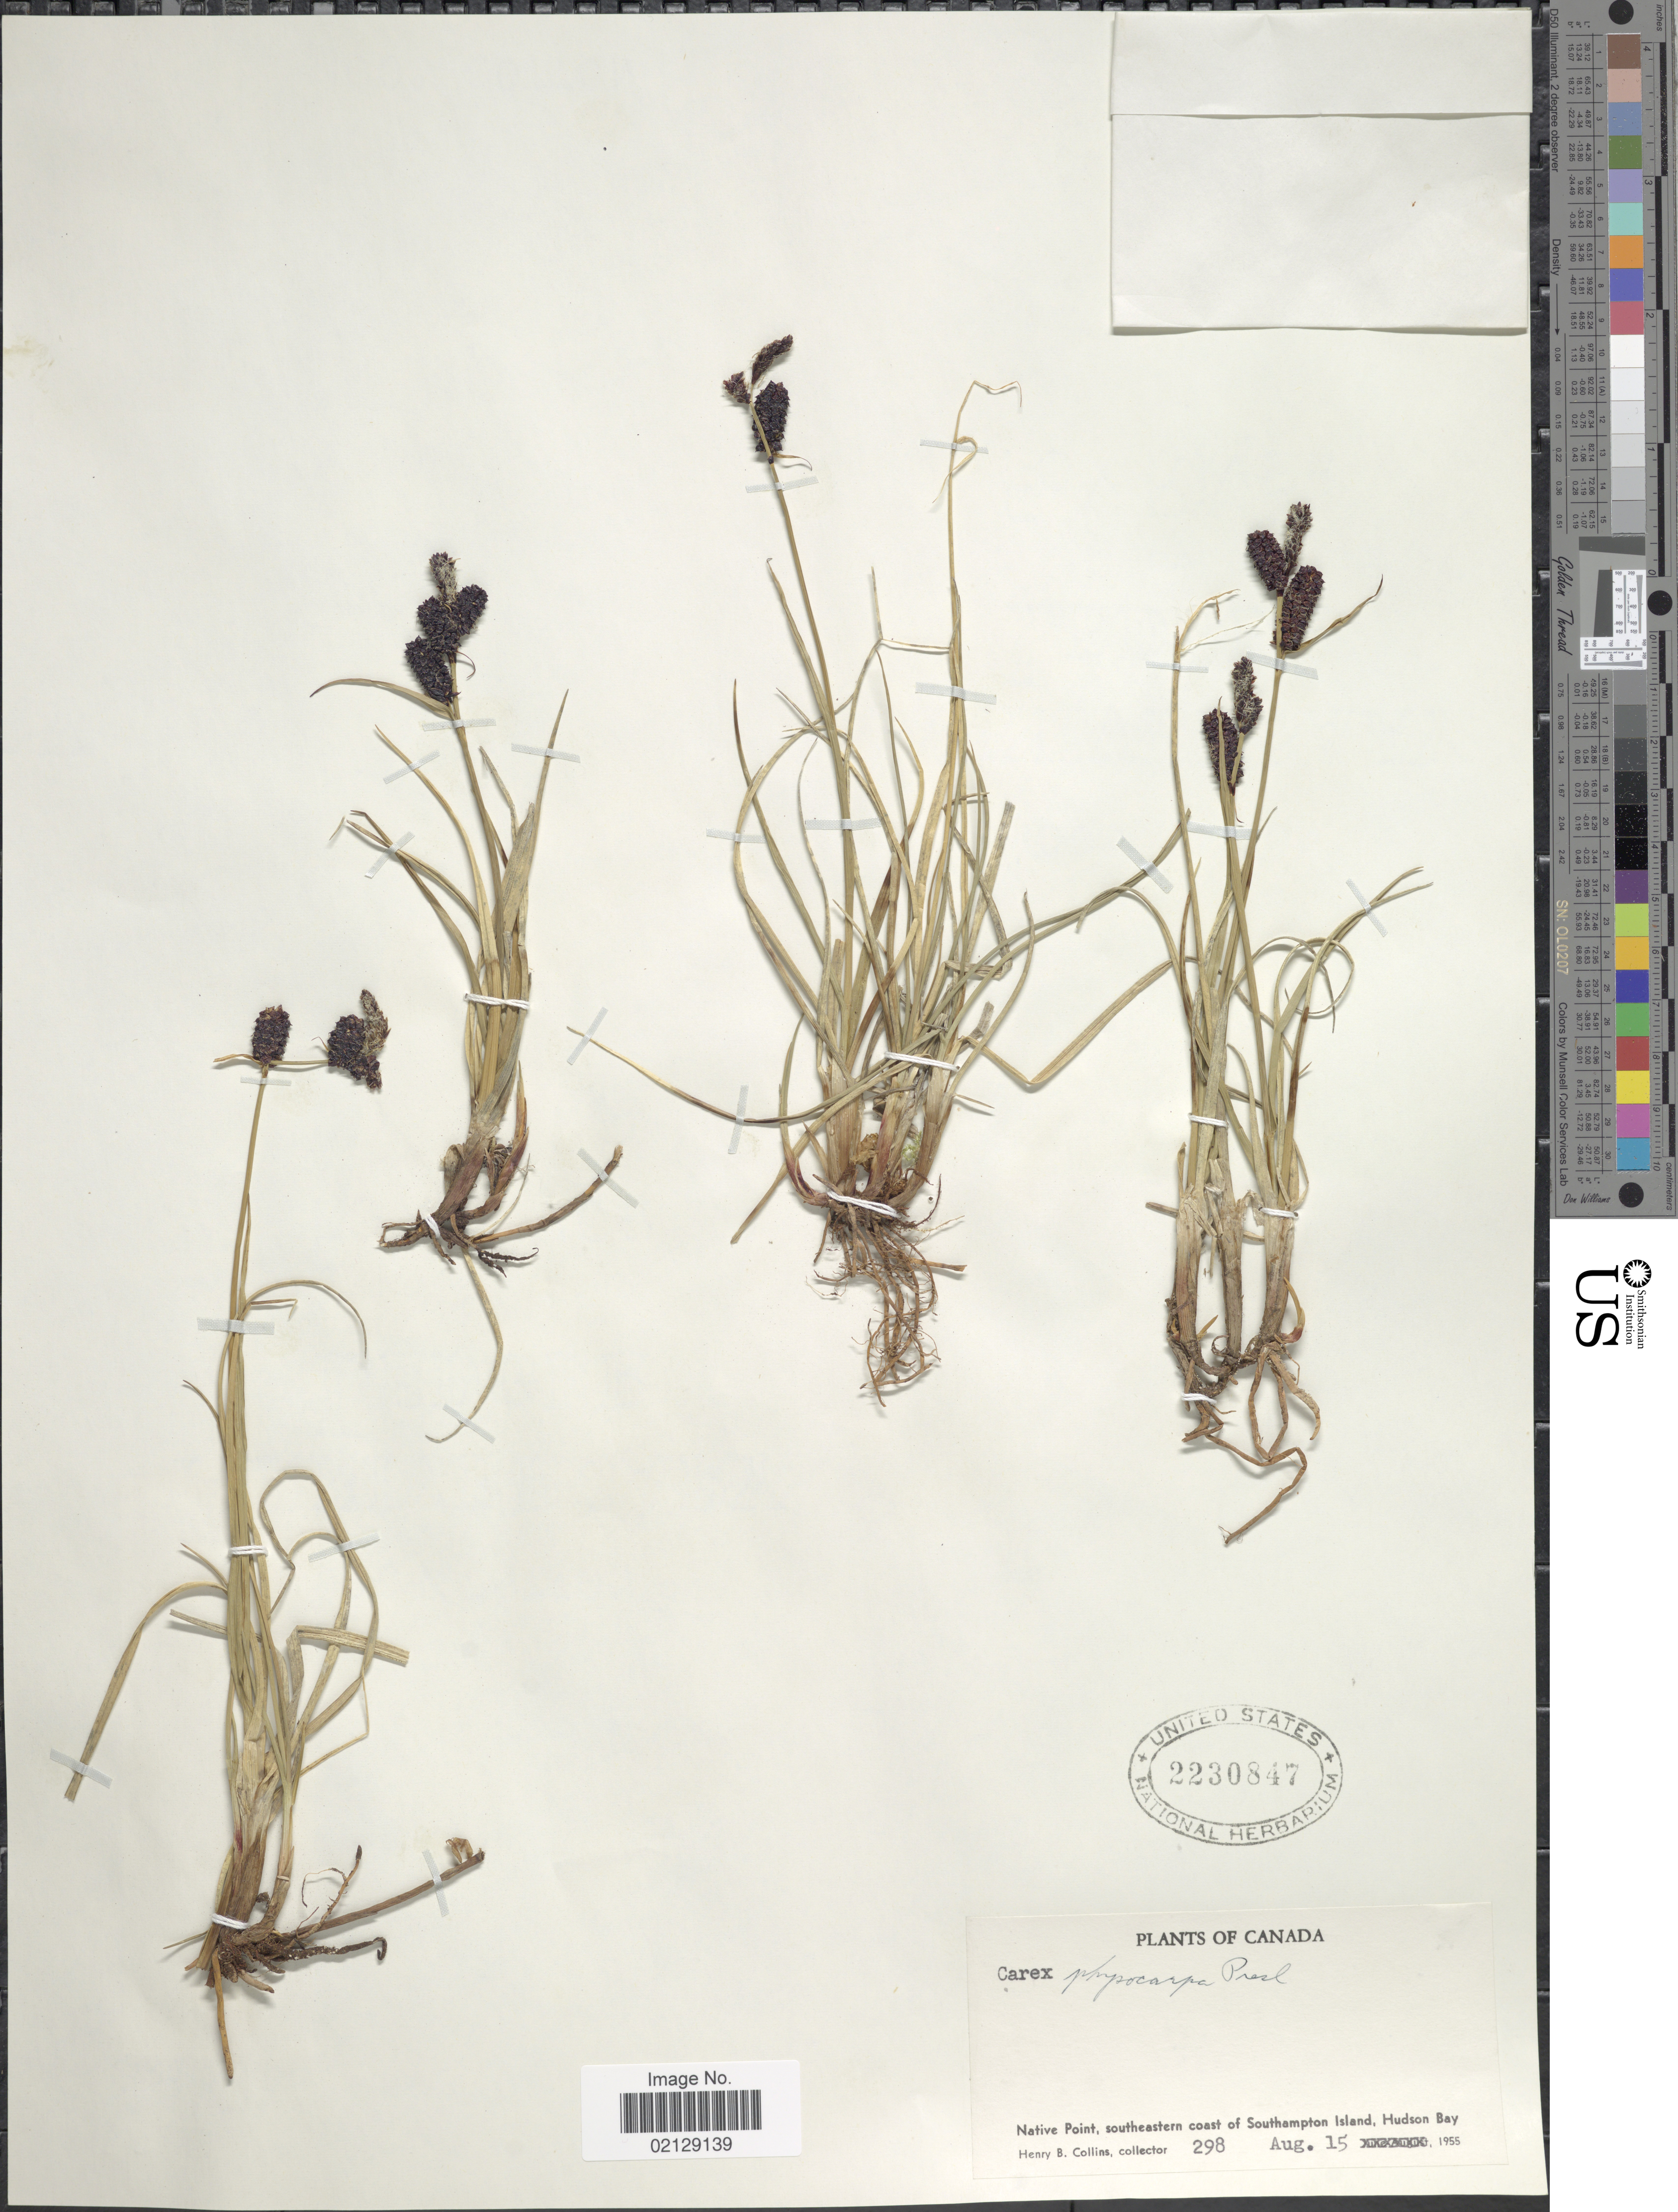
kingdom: Plantae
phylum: Tracheophyta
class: Liliopsida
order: Poales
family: Cyperaceae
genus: Carex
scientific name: Carex saxatilis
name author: L.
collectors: H. Collins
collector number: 298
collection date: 1955-08-15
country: Canada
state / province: Nunavut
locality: Native Point, southeastern coast of Southampton Island, Hudson Bay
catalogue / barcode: US 2230847